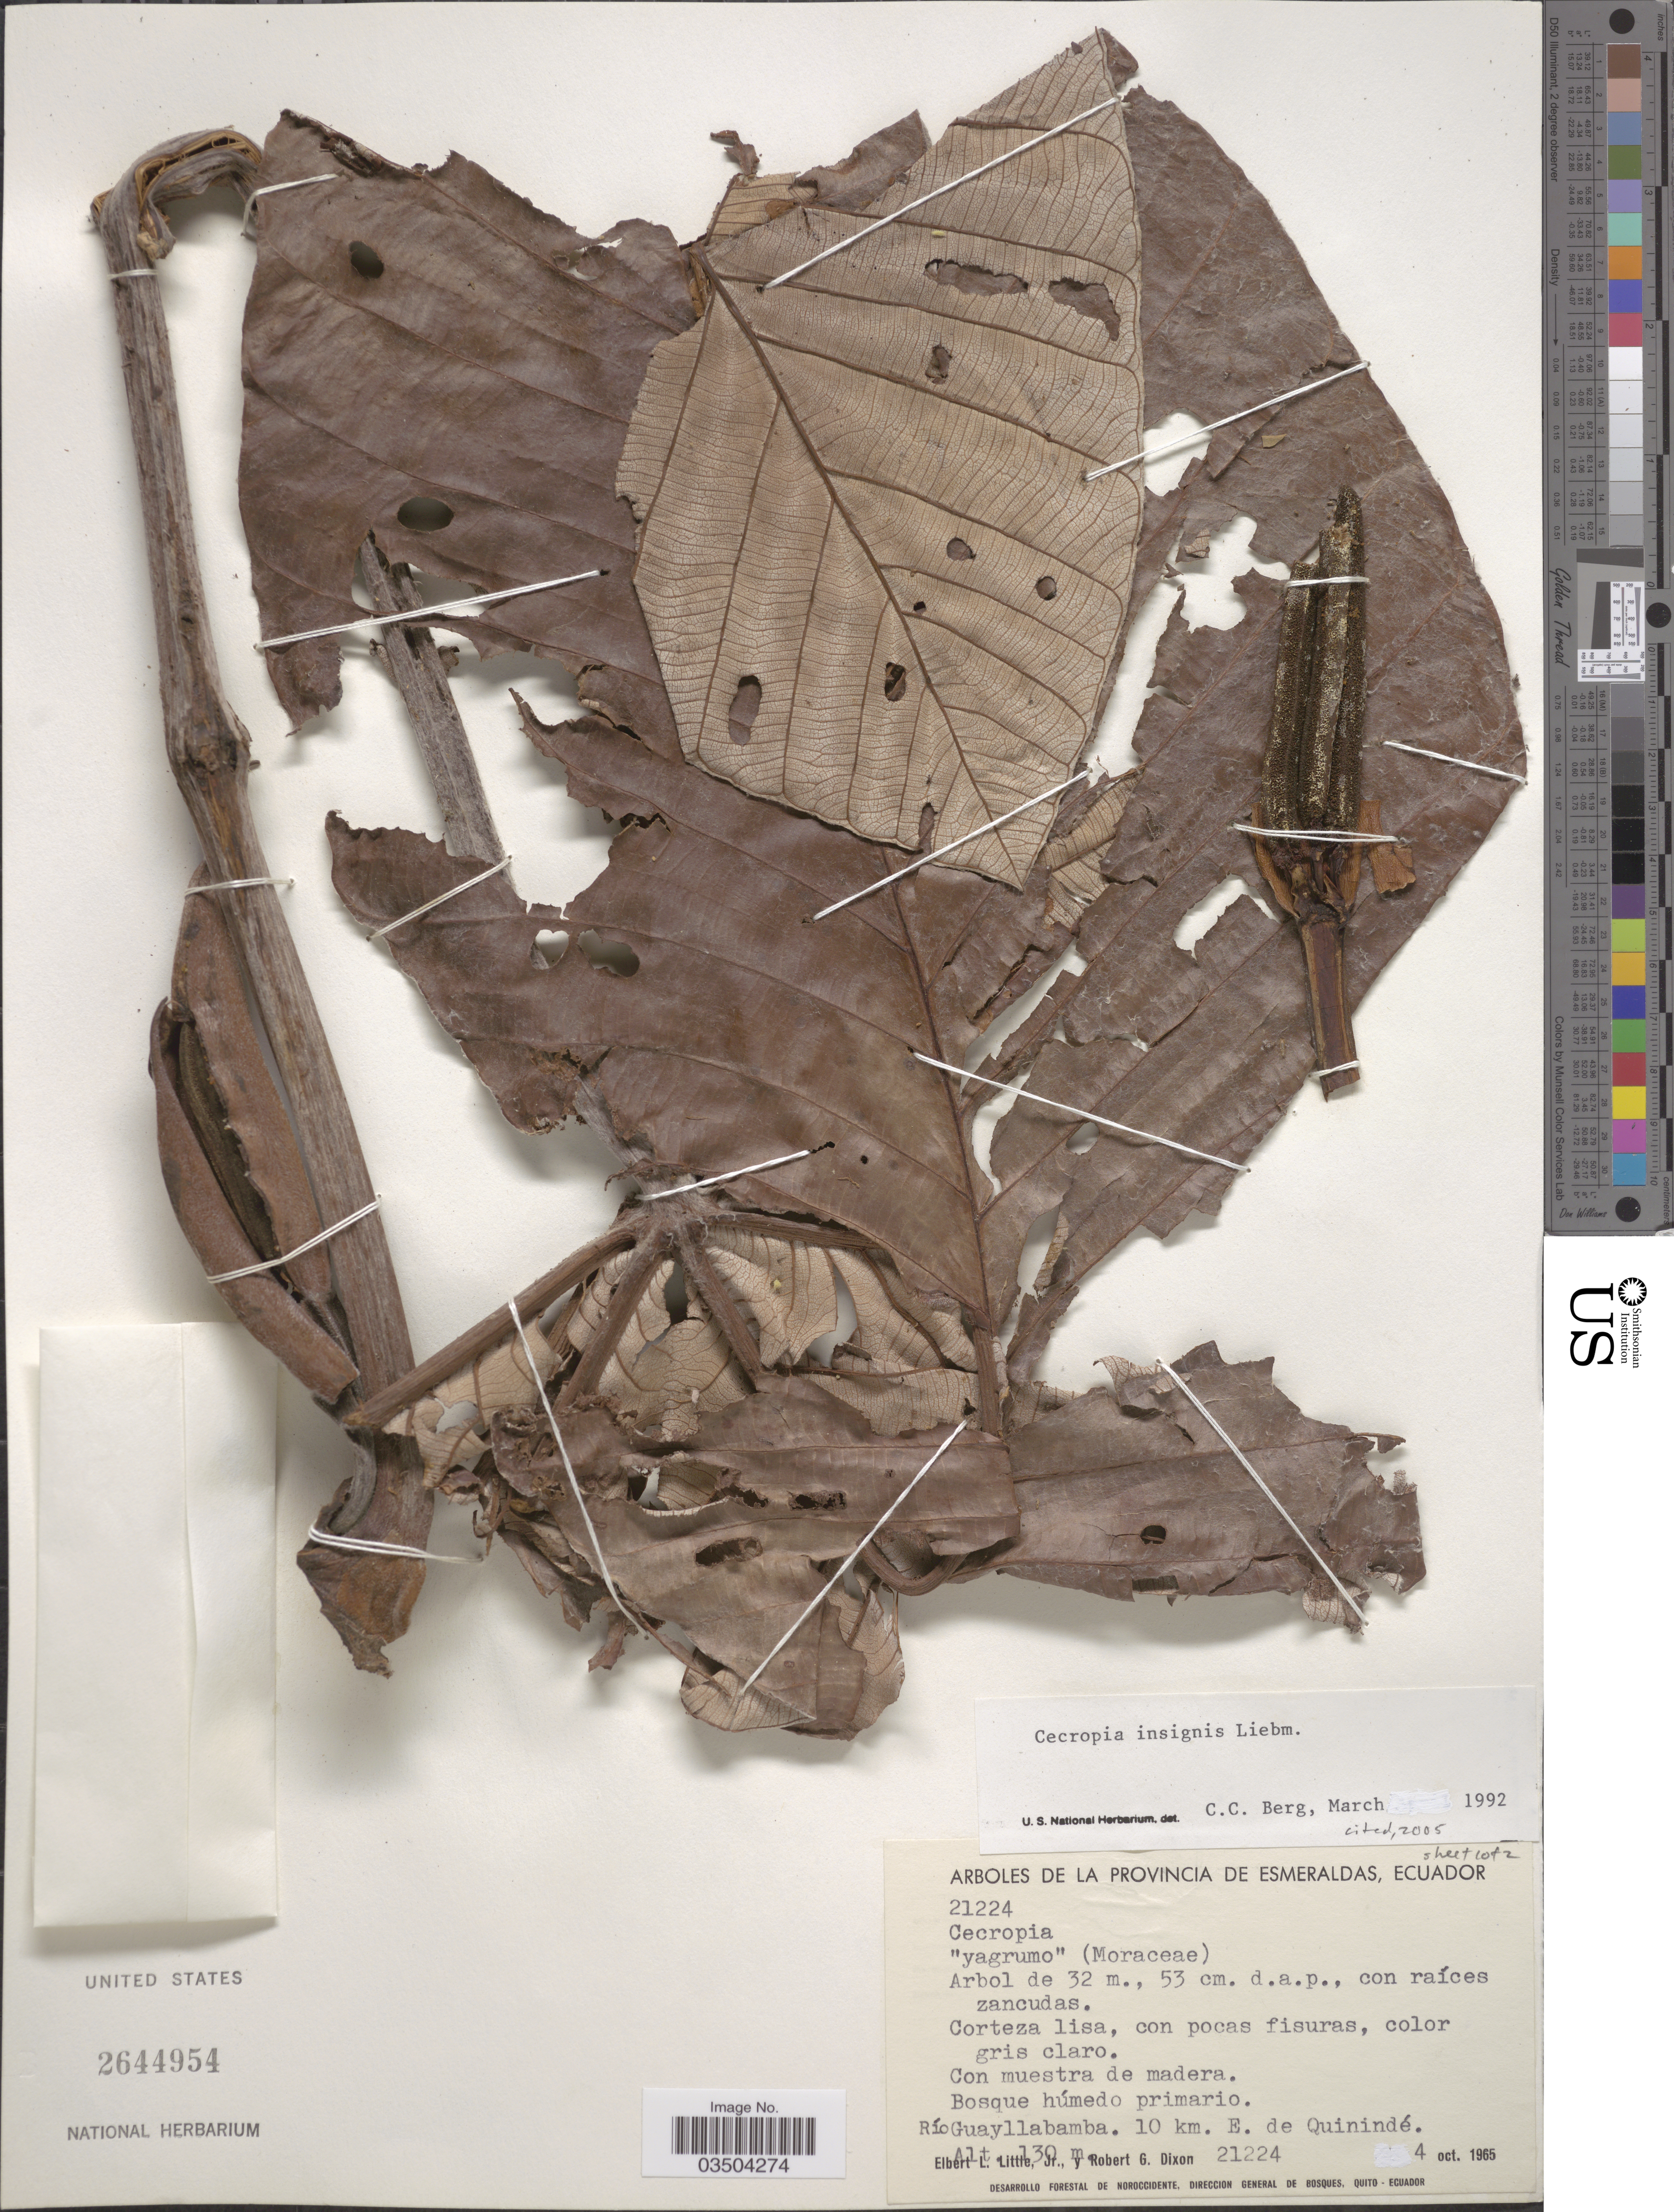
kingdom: Plantae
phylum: Tracheophyta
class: Magnoliopsida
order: Rosales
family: Urticaceae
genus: Cecropia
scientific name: Cecropia insignis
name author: Liebm.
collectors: E. L. Little & R. G. Dixon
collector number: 21224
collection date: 1965-10-04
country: Ecuador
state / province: Esmeraldas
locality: Río Guayllabamba. 10 km. E. de Quinindé.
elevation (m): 130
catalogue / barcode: US 2644954